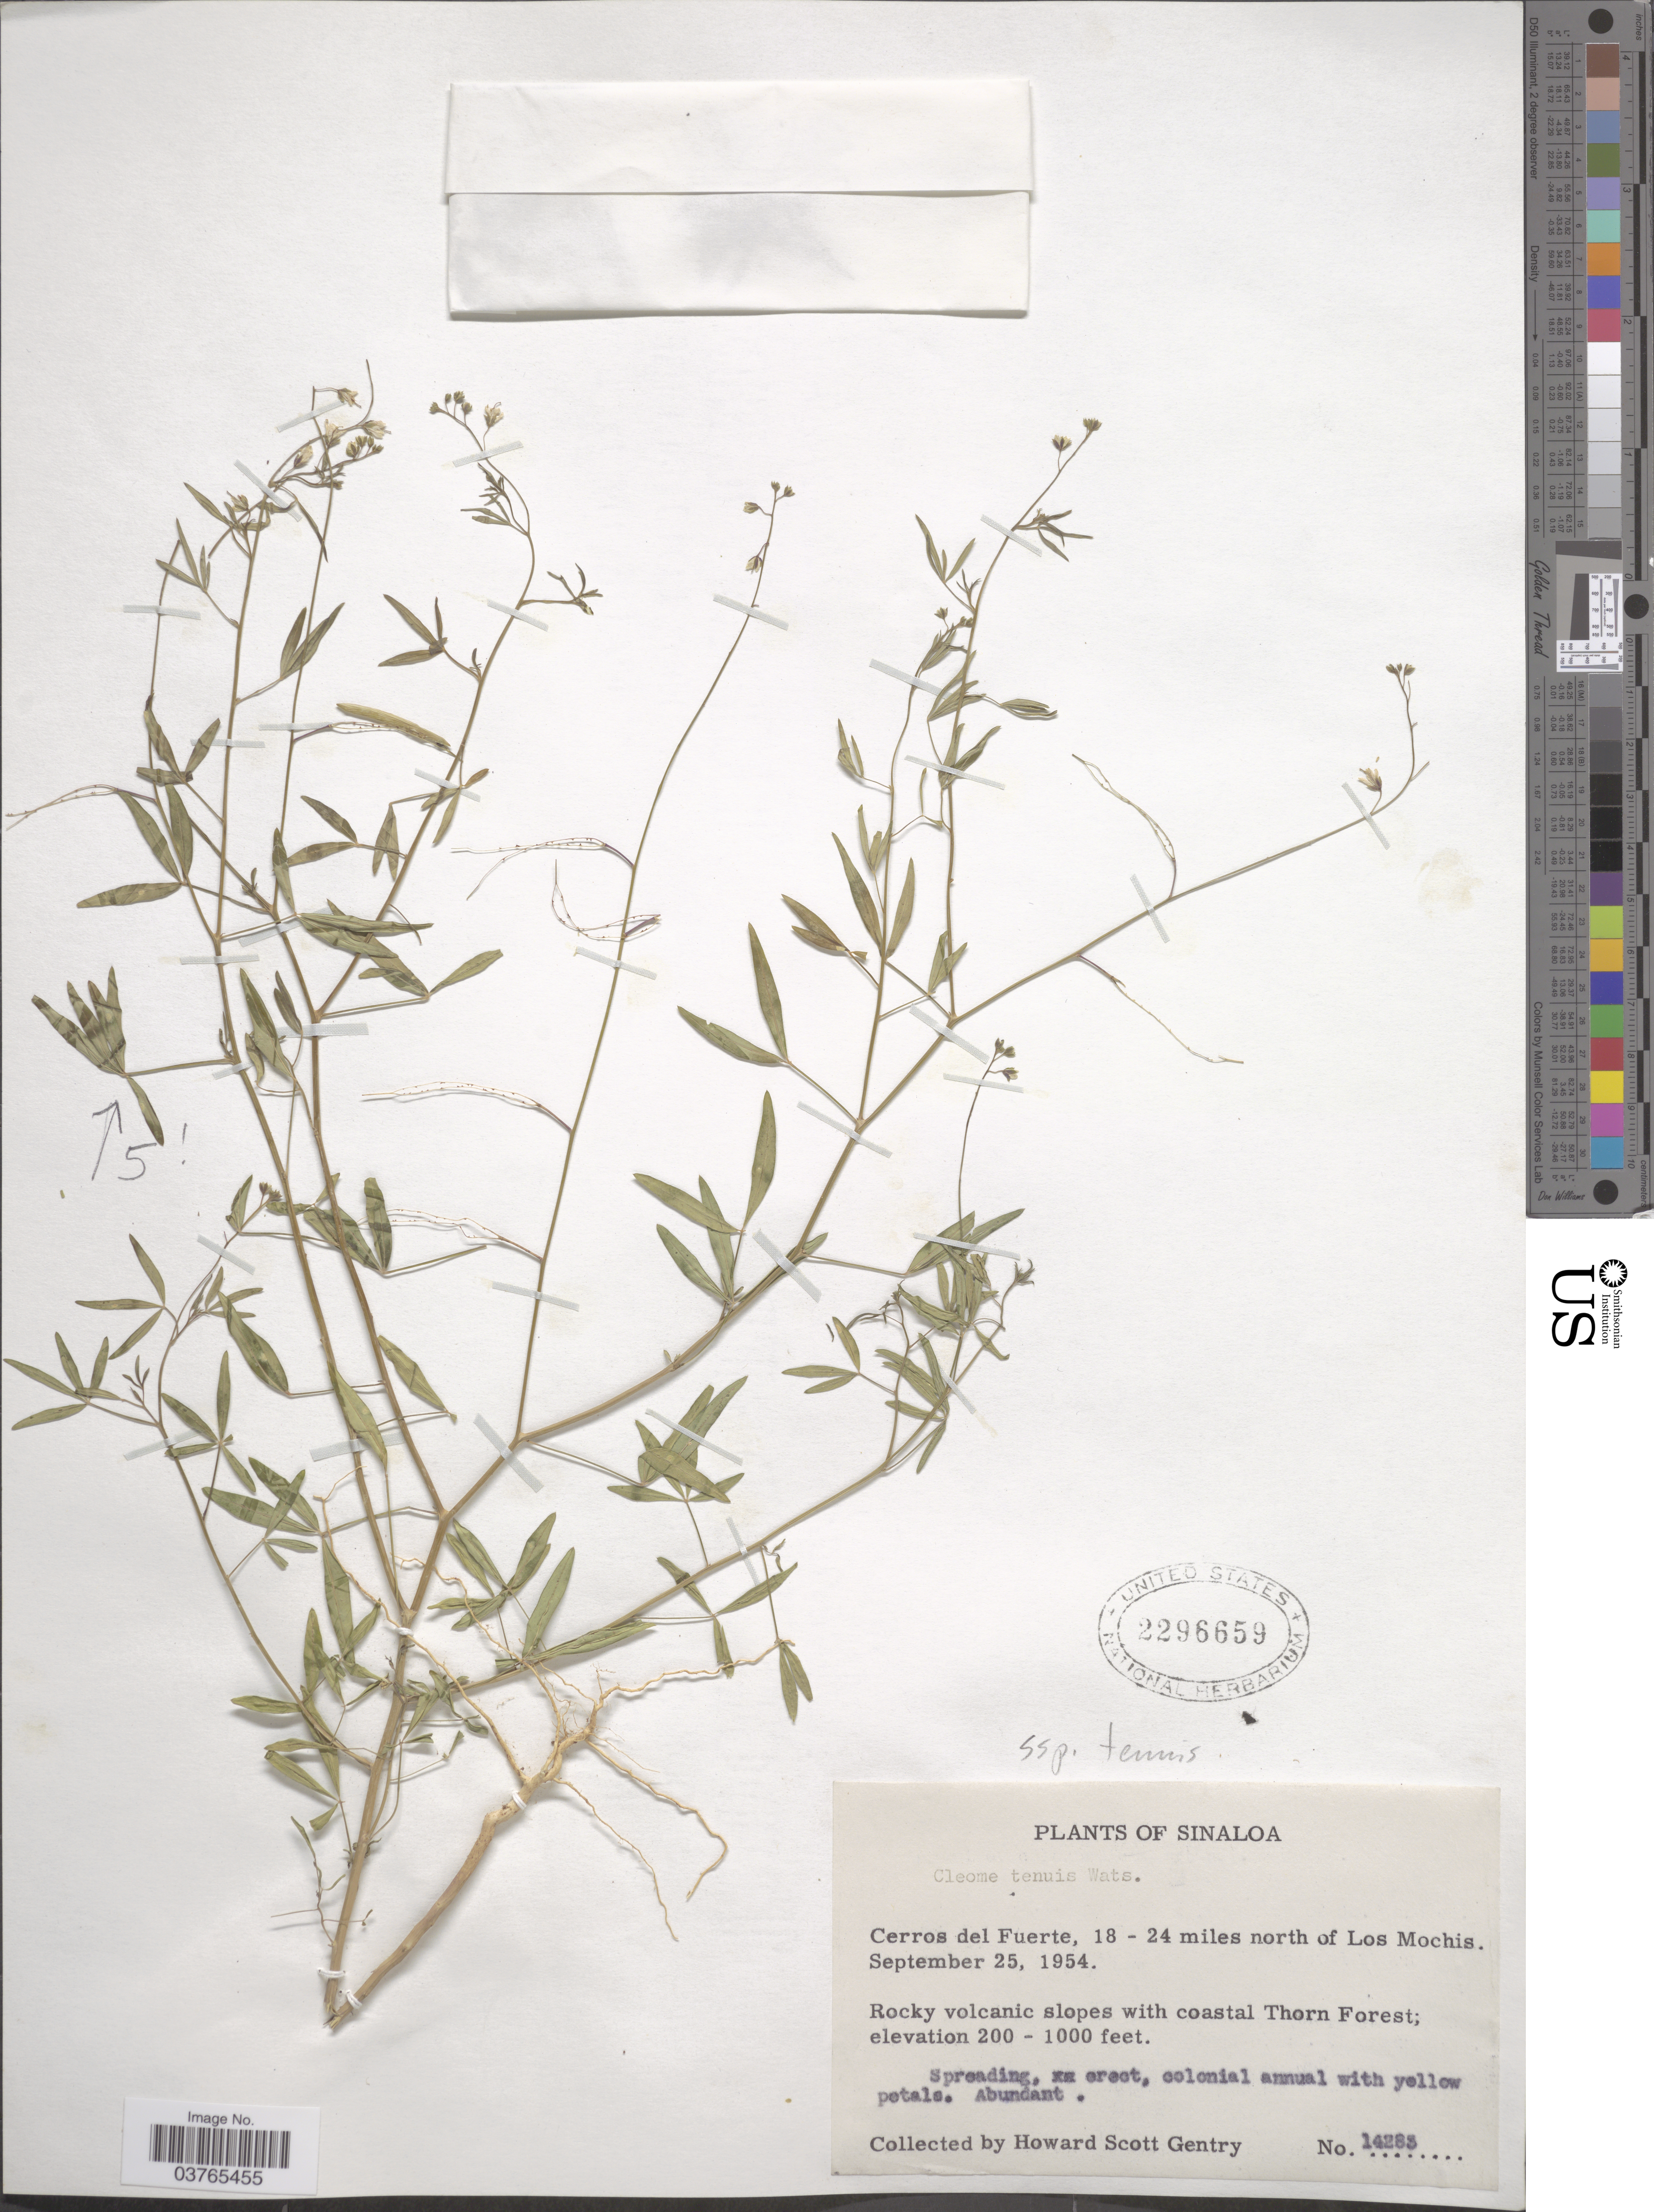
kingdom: Plantae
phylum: Tracheophyta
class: Magnoliopsida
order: Brassicales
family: Cleomaceae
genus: Iltisiella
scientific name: Iltisiella tenuis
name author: (S. Watson) Soares Neto & Roalson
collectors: H. S. Gentry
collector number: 14283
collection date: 1954-09-25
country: Mexico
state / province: Sinaloa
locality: Cerros del Fuerte, 18-24 miles north of Los Mochis. Rocky volcanic slopes with coastal Thorn Forest.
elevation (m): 61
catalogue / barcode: US 2296659